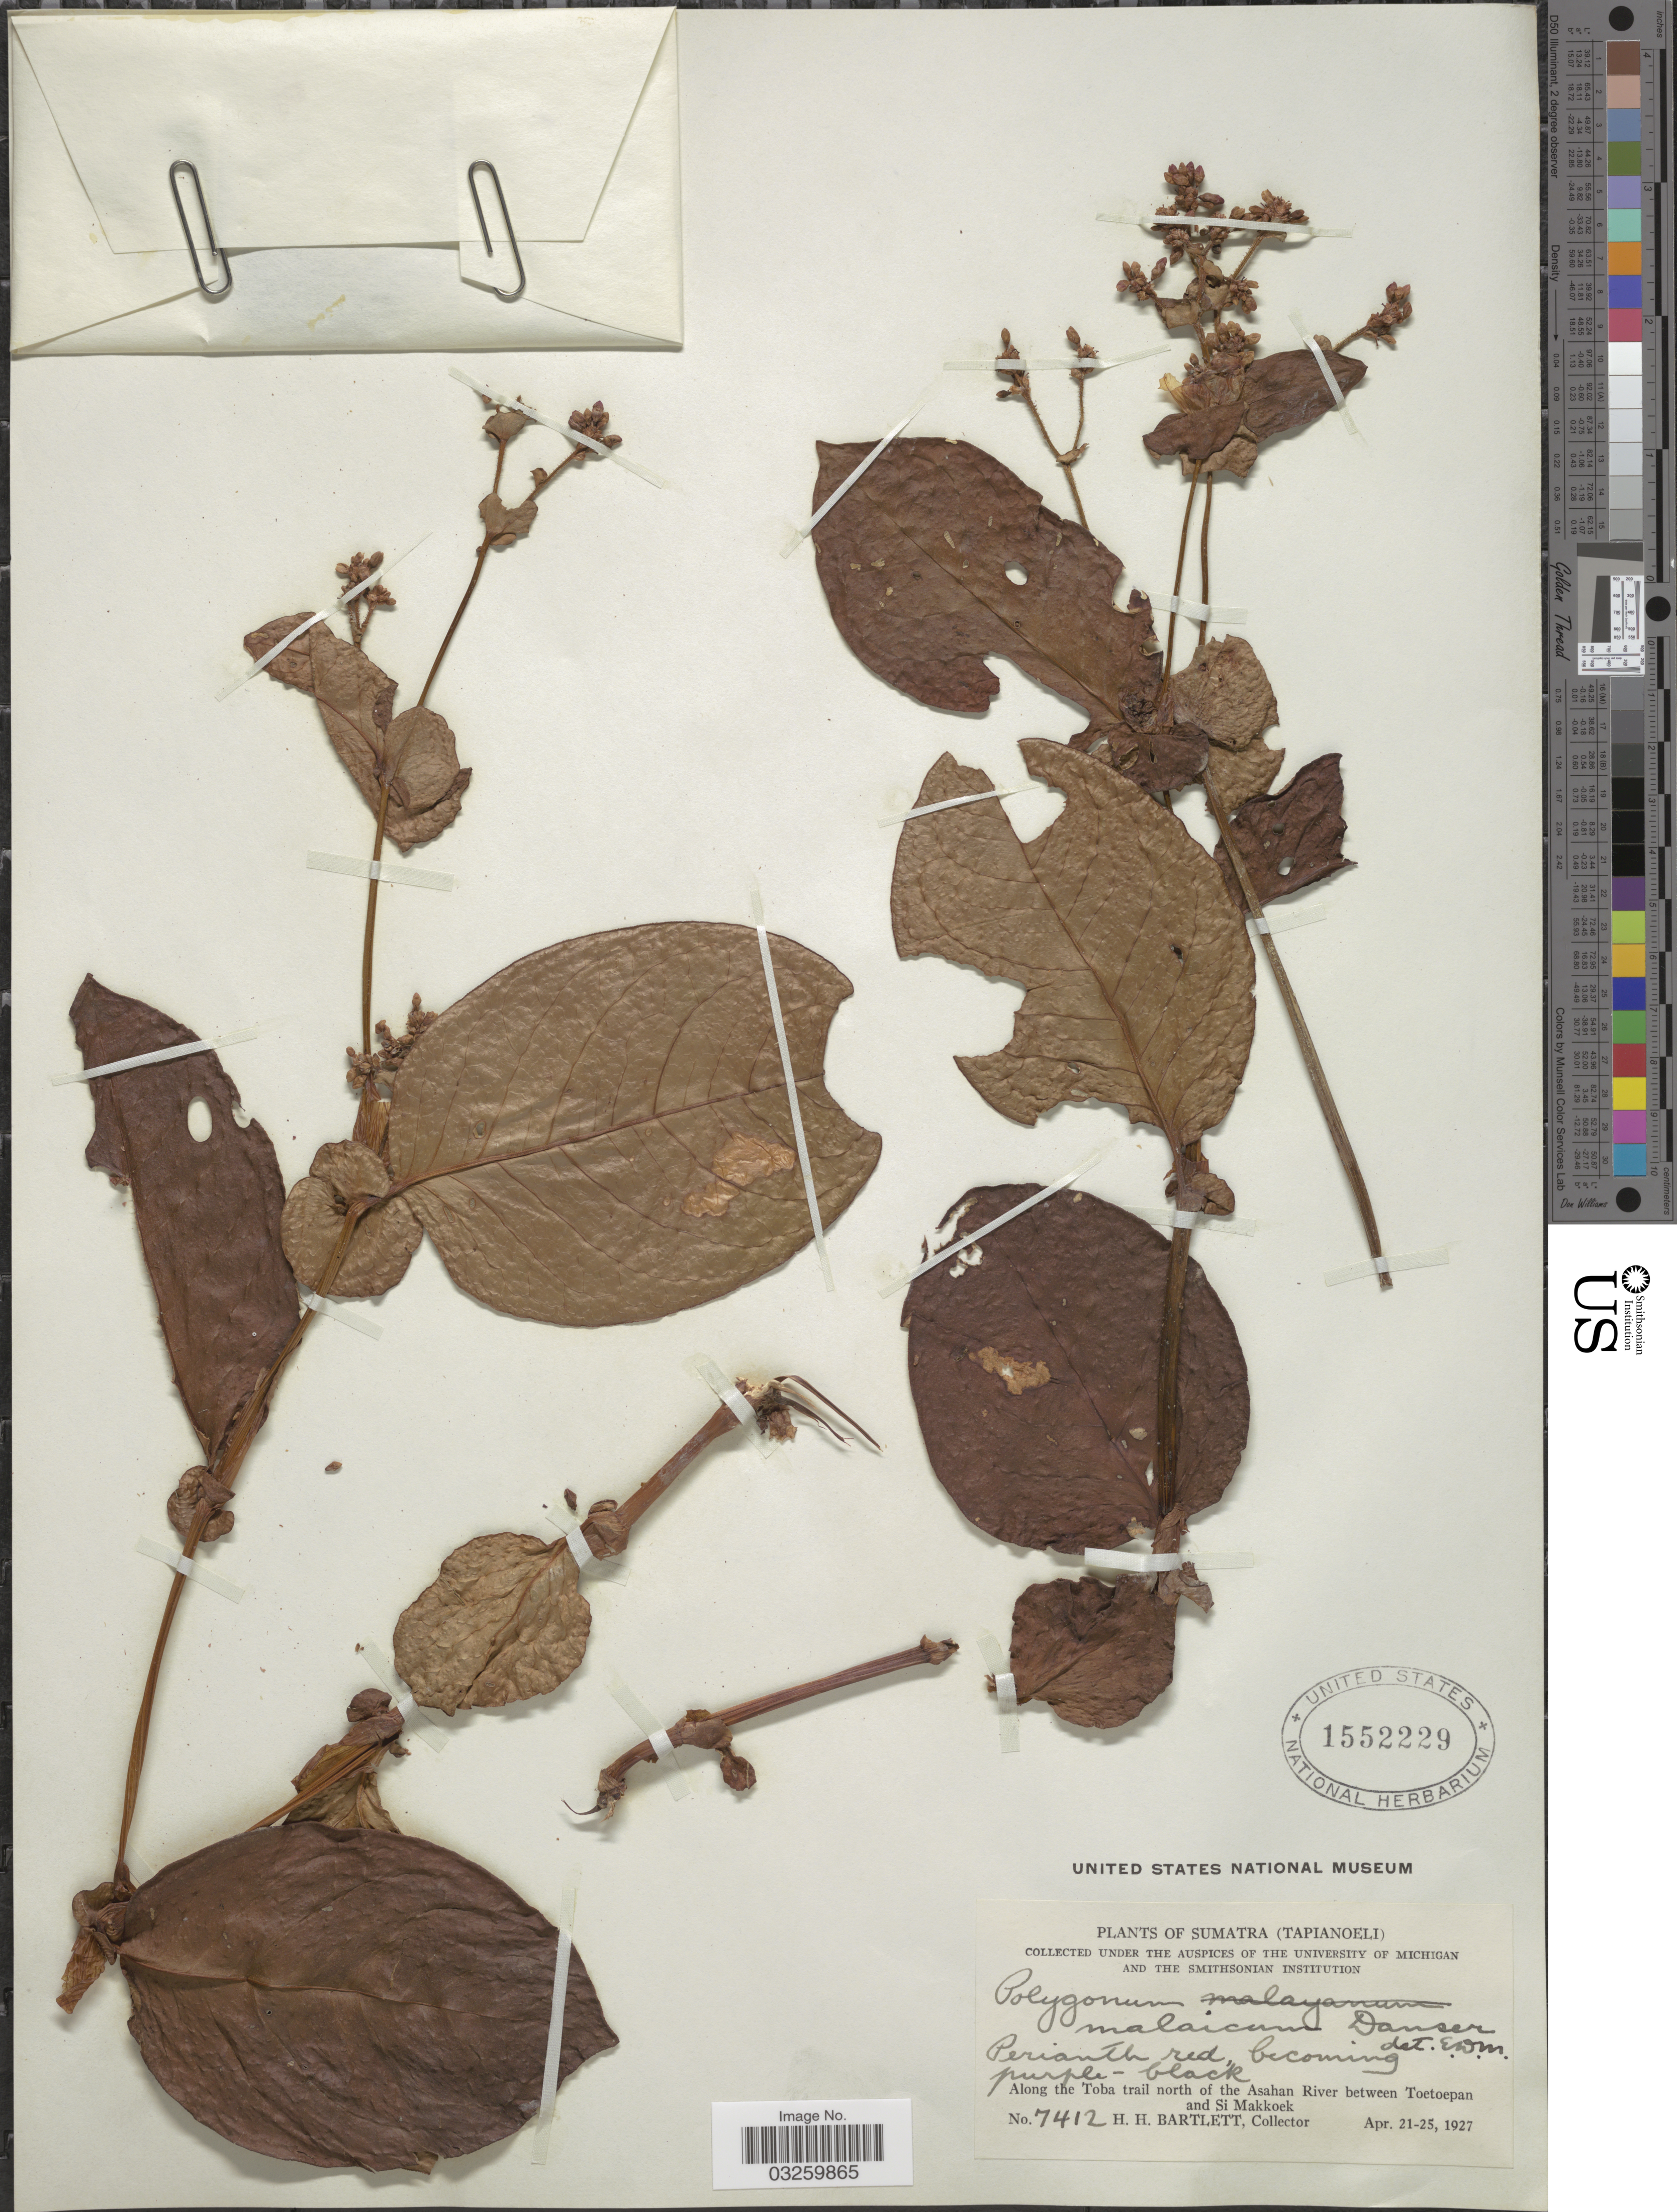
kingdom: Plantae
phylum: Tracheophyta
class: Magnoliopsida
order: Caryophyllales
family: Polygonaceae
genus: Persicaria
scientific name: Persicaria chinensis var. ovalifolia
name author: (Meisn.) H. Hara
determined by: Wagner, W. L., (BOT), Smithsonian Institution - National Museum of Natural History (UNITED STATES)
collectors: H. H. Bartlett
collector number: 7412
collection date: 1927-04-21/1927-04-25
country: Indonesia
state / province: Sumatra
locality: (Tapianoeli). Along the Toba trail north of the Asahan River between Toetoepan and Si Makkoek.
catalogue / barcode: US 1552229